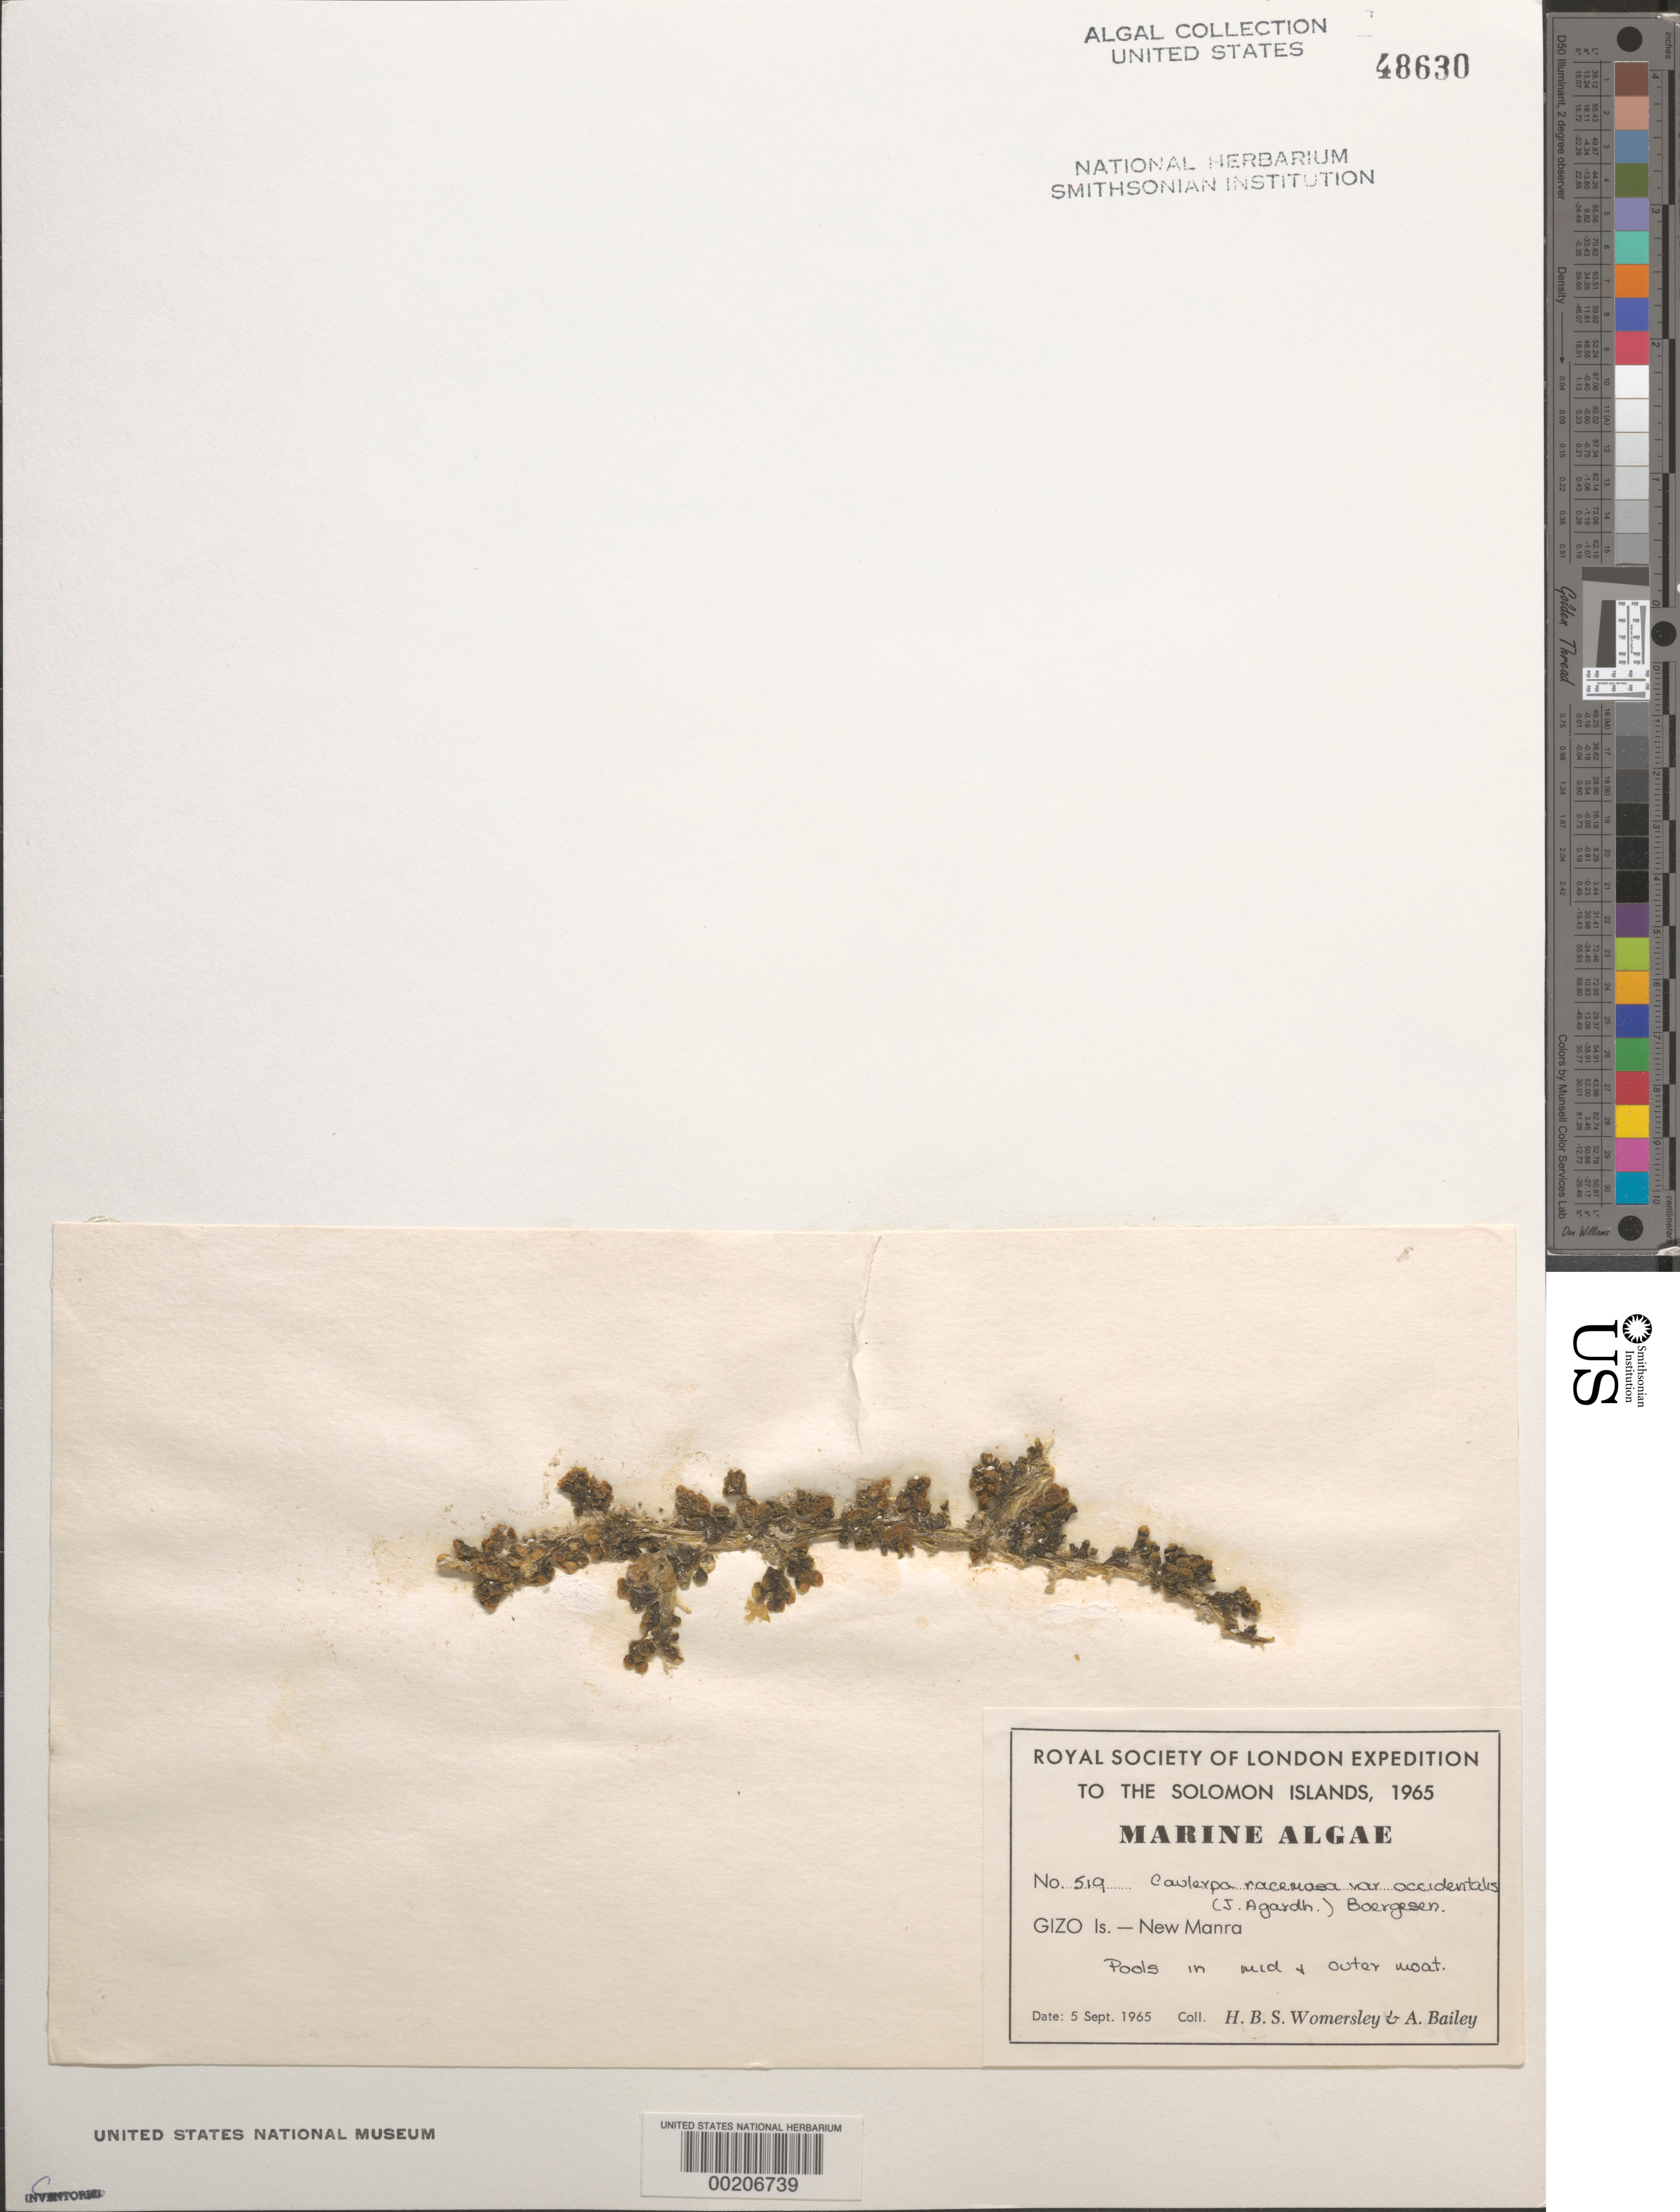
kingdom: Plantae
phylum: Chlorophyta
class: Ulvophyceae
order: Bryopsidales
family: Caulerpaceae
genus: Caulerpa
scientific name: Caulerpa racemosa var. occidentalis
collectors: H. B. S. Womersley & A. Bailey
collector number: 519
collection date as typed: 05 Sep 1965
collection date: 1965-09-05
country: Solomon Islands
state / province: Western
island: Ghizo [Gizo]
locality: New Manra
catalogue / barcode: US 48630